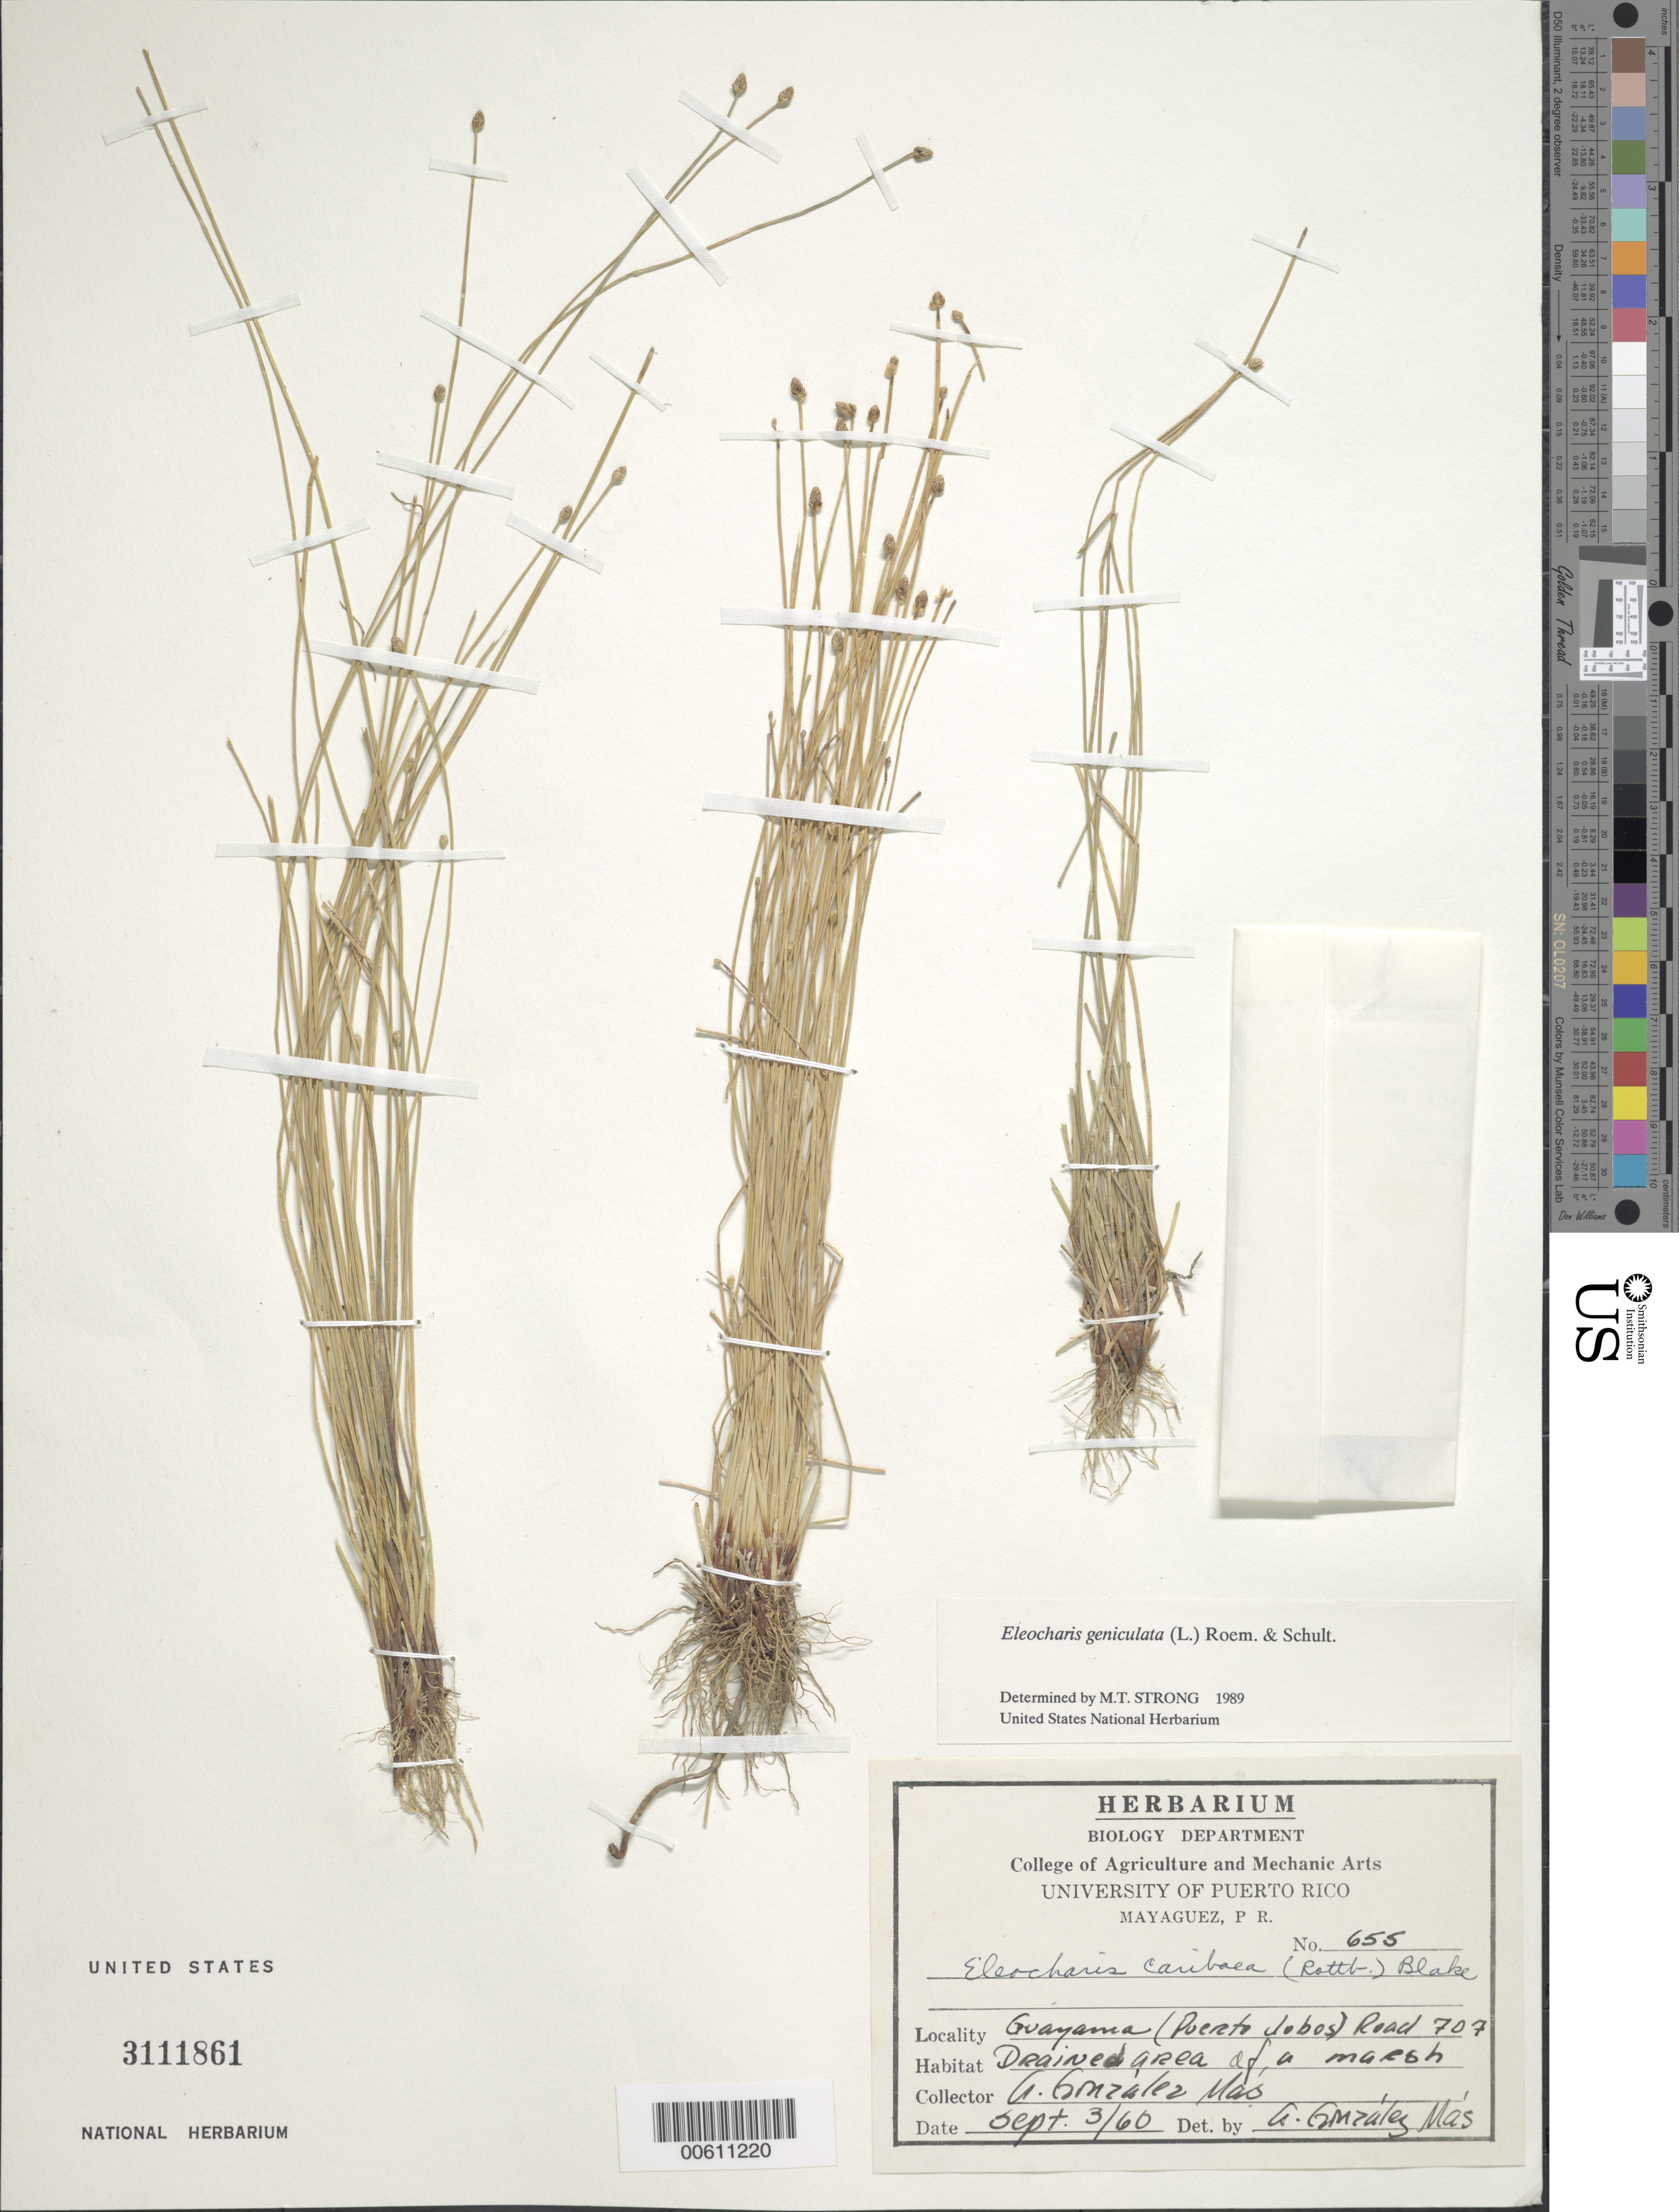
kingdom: Plantae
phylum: Tracheophyta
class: Liliopsida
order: Poales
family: Cyperaceae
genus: Eleocharis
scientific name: Eleocharis geniculata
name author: (L.) Roem. & Schult.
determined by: Strong, M. T., (US), Smithsonian Institution - National Museum of Natural History (UNITED STATES)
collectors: A. González Más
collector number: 655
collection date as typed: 03 Sep 1960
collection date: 1960-09-03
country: Puerto Rico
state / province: Guayama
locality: Guayama (Puerto Jobos) road 707.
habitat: Drained area of a marsh.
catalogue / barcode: US 3111861